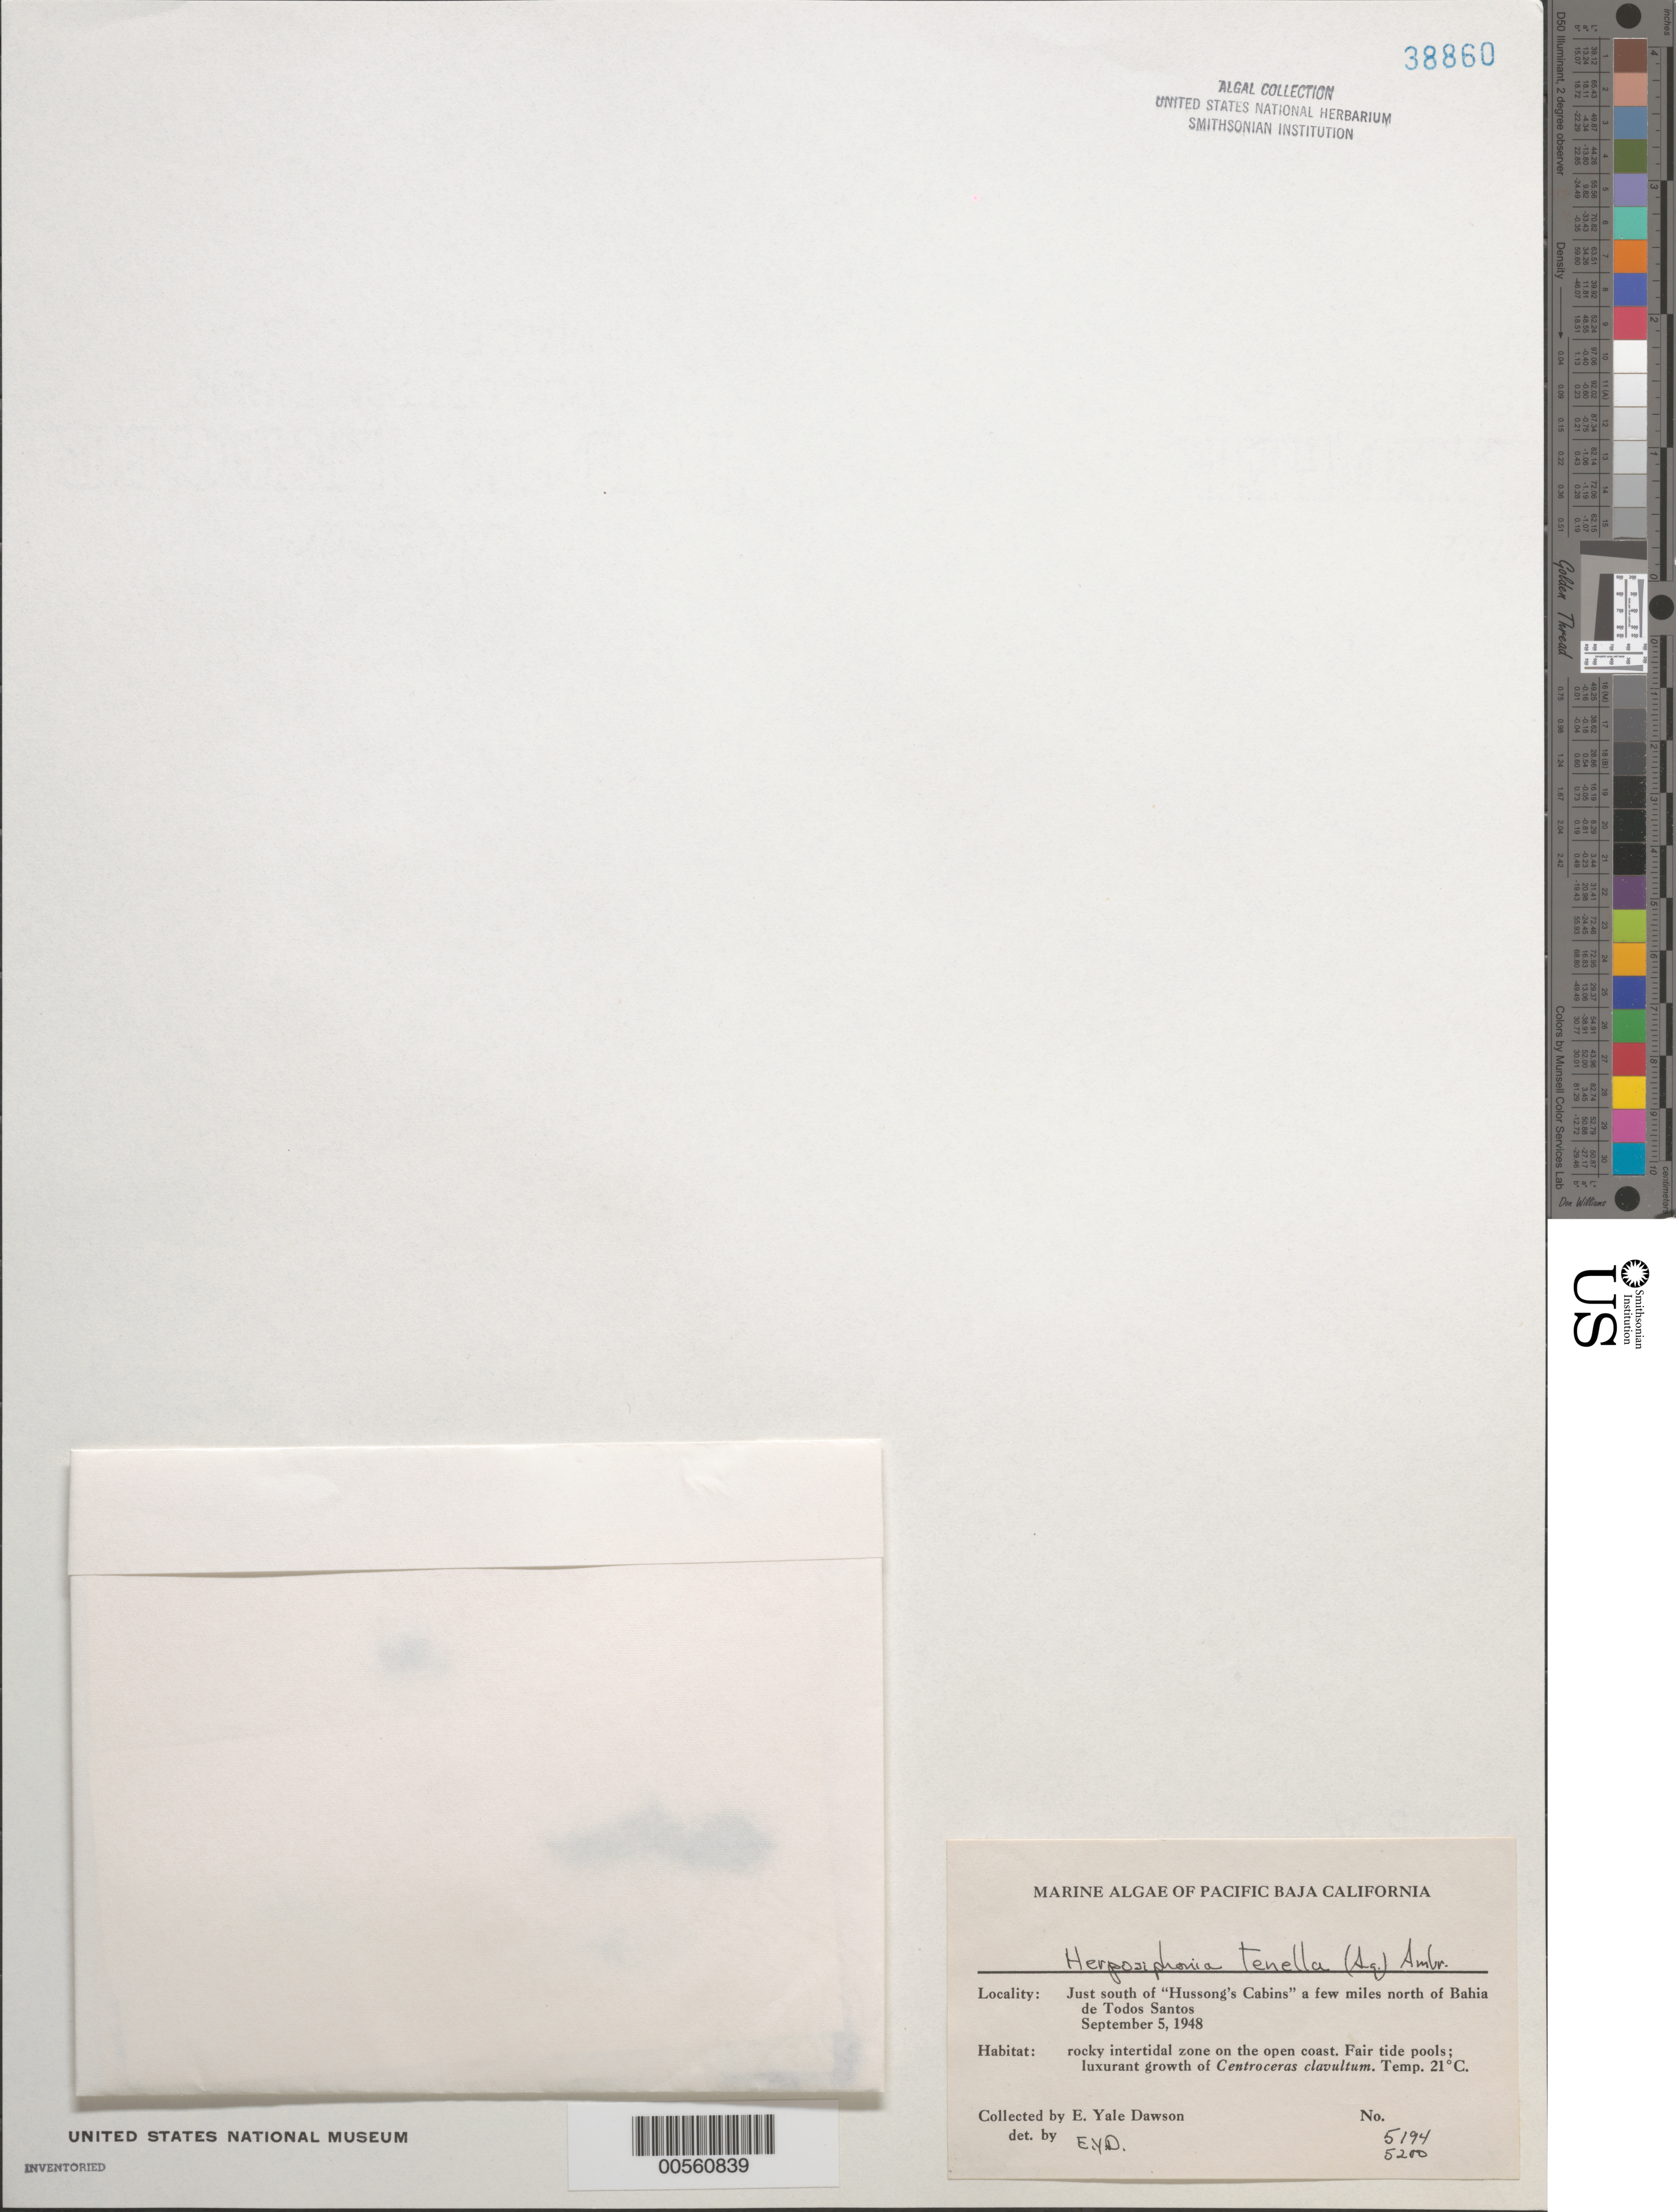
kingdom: Plantae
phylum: Rhodophyta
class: Florideophyceae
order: Ceramiales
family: Rhodomelaceae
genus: Herposiphonia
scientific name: Herposiphonia tenella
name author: (C. Agardh) Ambronn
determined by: Dawson, E. Y.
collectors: E. Y. Dawson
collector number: EYD 5194 & EYD 5200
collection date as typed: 05 Sep 1948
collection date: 1948-09-05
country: Mexico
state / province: Baja California Sur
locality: Just south of Hussong's Cabins, north of Bahia de Todos Santos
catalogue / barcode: US 38860